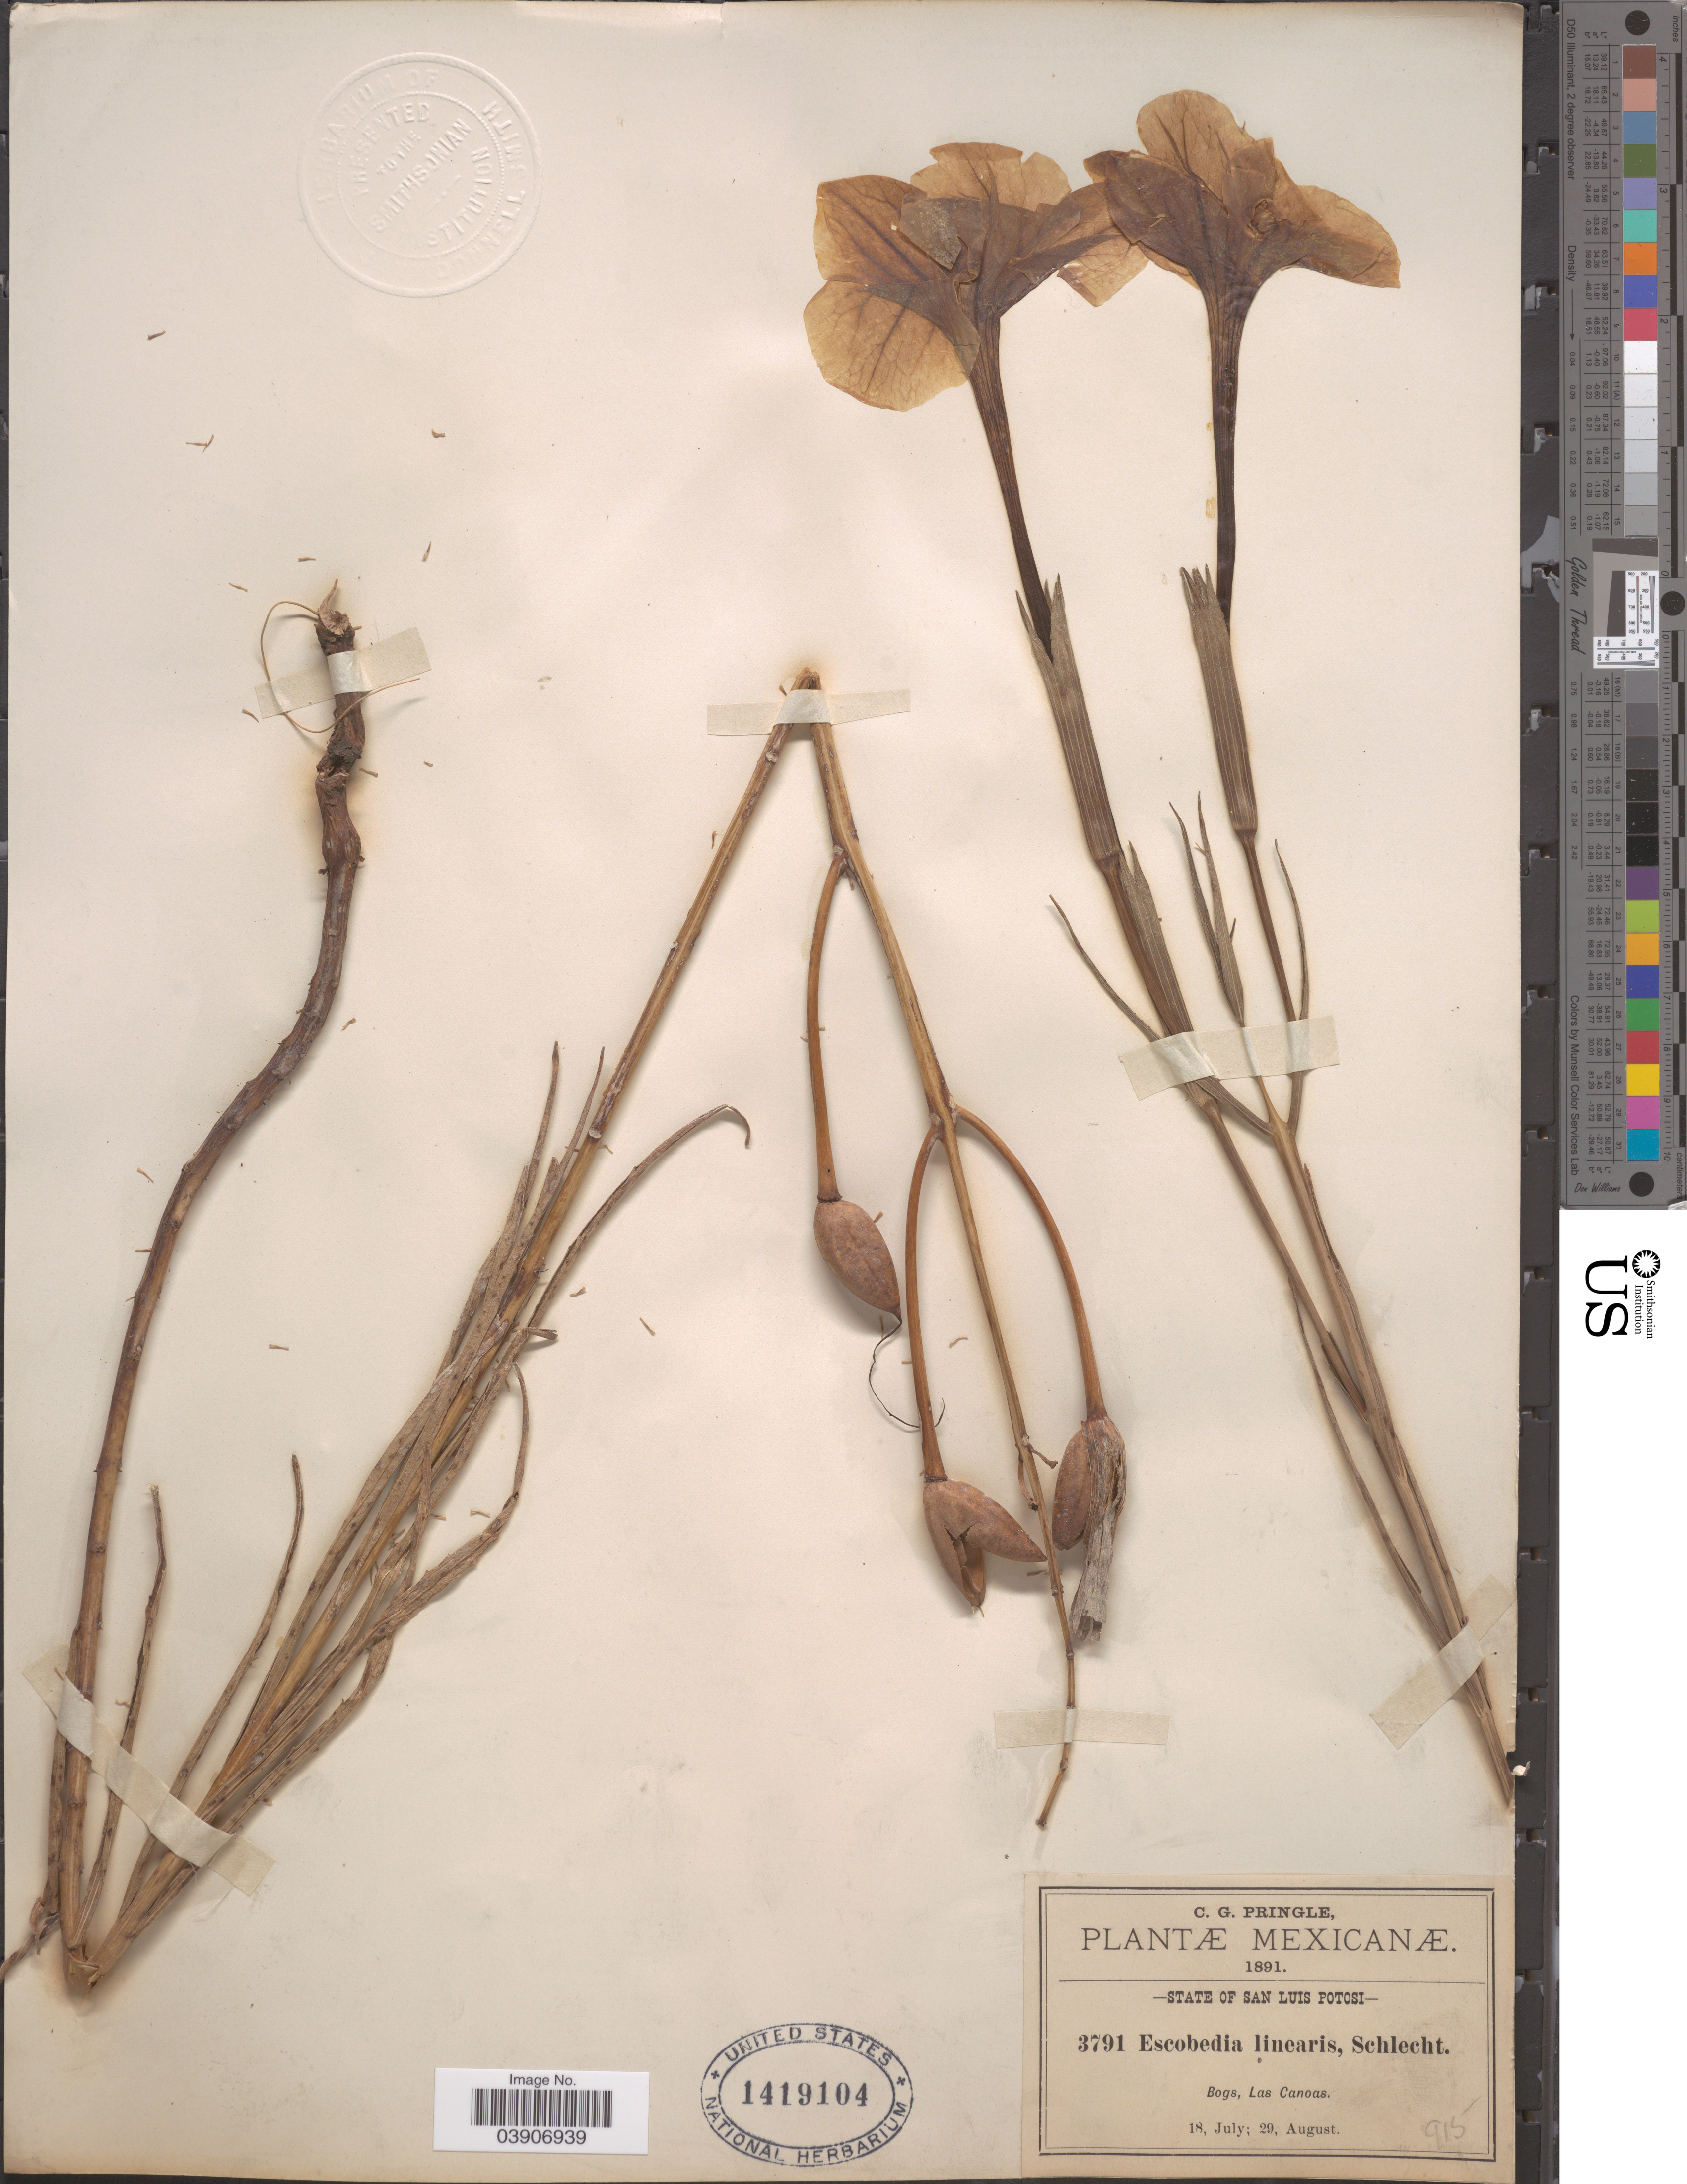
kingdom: Plantae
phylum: Tracheophyta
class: Magnoliopsida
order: Lamiales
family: Orobanchaceae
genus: Escobedia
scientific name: Escobedia laevis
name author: Schltdl. & Cham.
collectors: C. G. Pringle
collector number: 3791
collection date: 1891-07-18/1891-08-29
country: Mexico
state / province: San Luis Potosí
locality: Bogs, Las Canoas.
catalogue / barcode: US 1419104